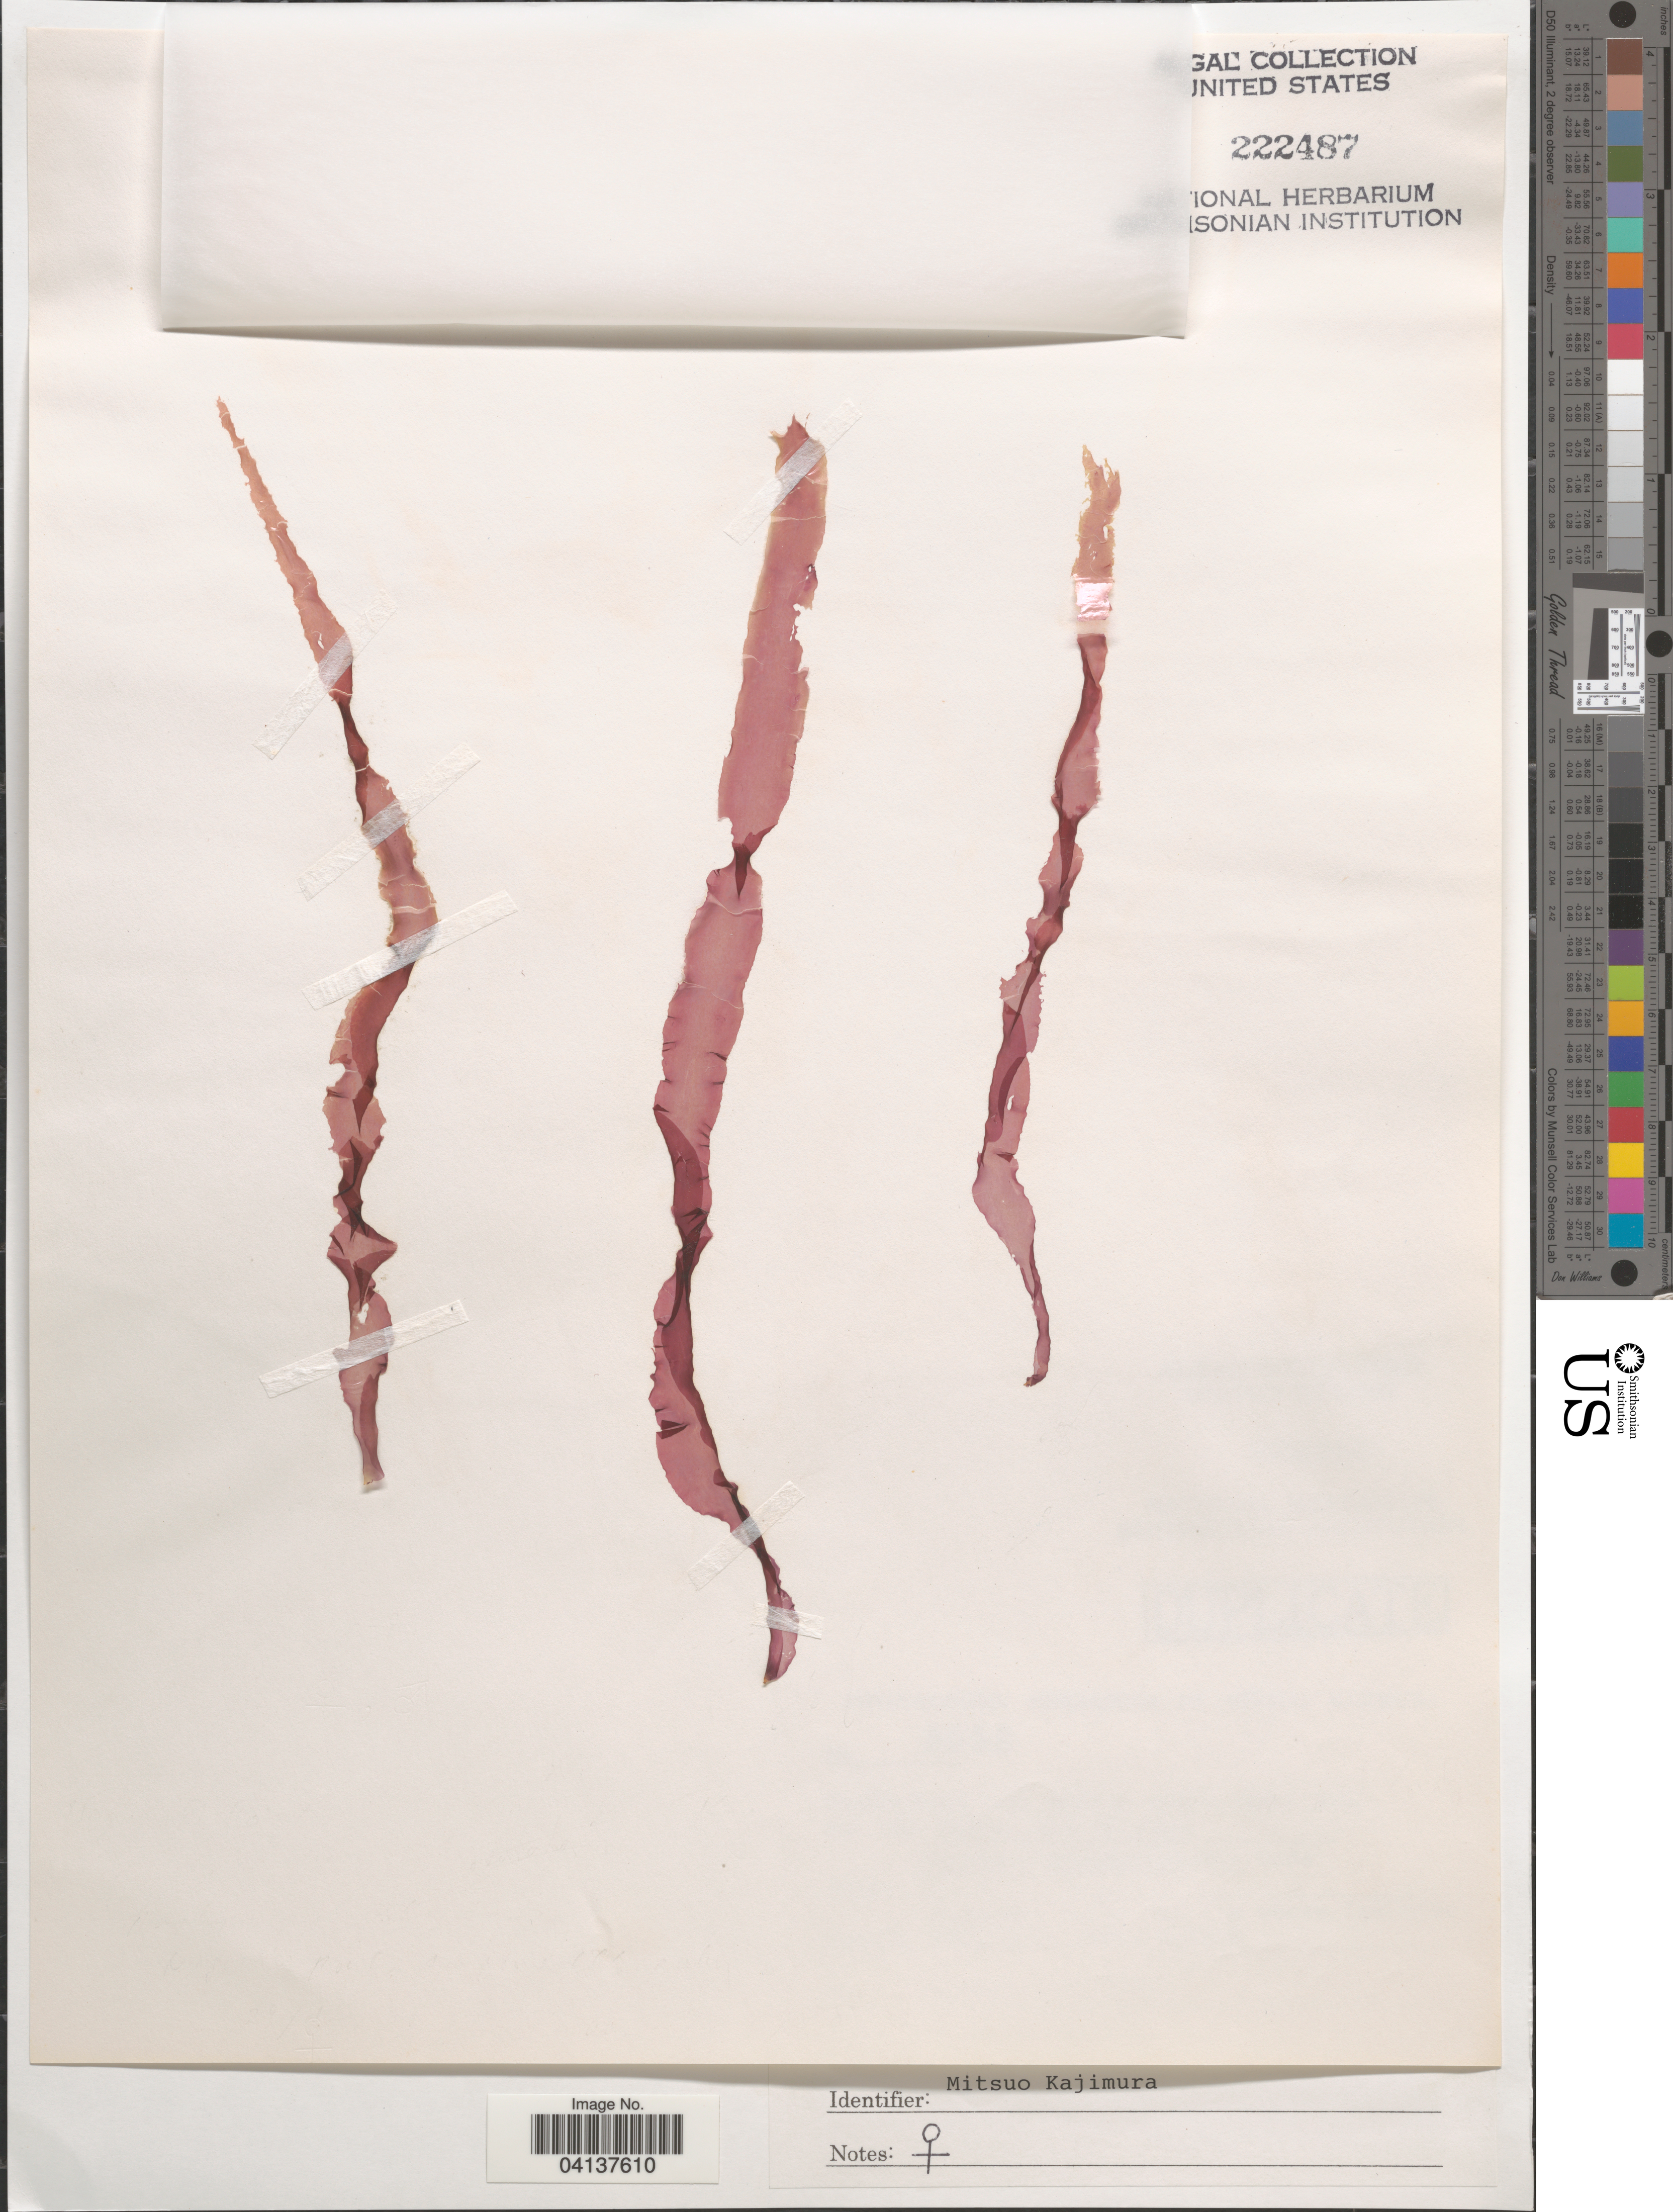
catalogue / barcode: US 222487